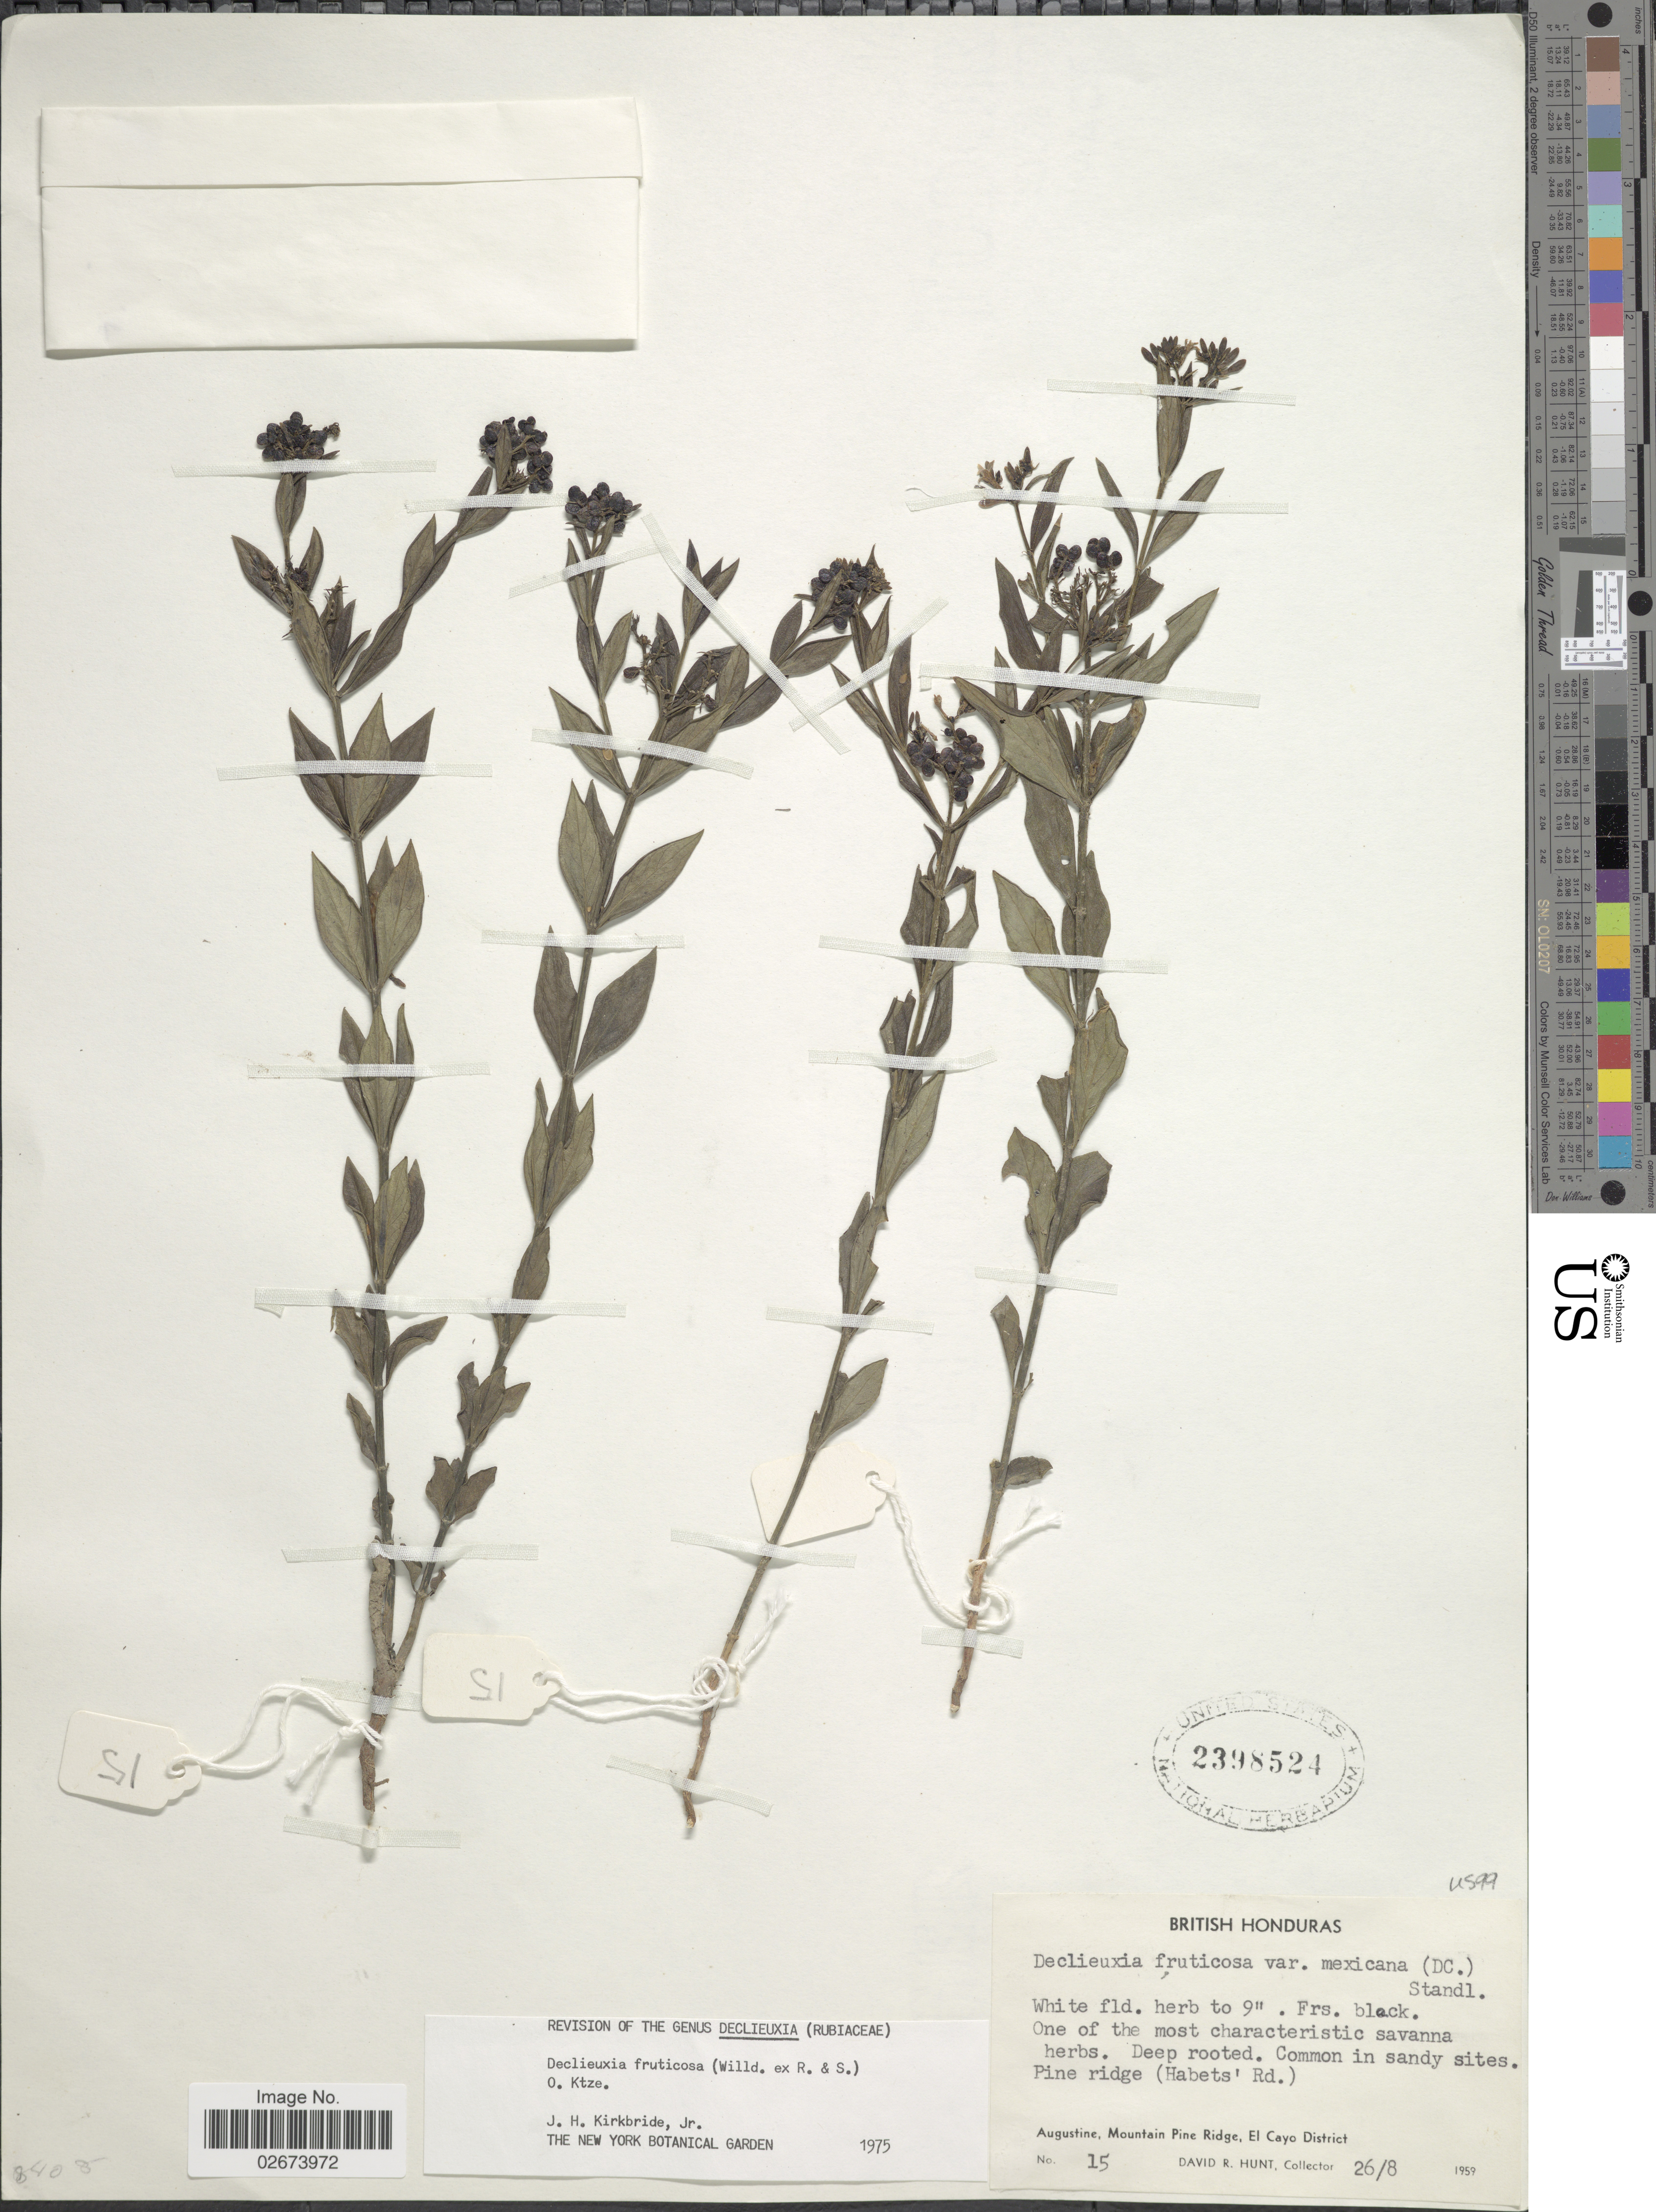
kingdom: Plantae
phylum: Tracheophyta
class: Magnoliopsida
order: Gentianales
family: Rubiaceae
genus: Declieuxia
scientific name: Declieuxia fruticosa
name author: (Willd. ex Roem. & Schult.) Kuntze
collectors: D. R. Hunt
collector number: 15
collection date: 1959-08-26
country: Belize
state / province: Cayo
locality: British Honduras. Pine ridge (Habets'Rd.). Augustine, Mountain Pine Ridge, El Cayo District.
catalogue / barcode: US 2398524